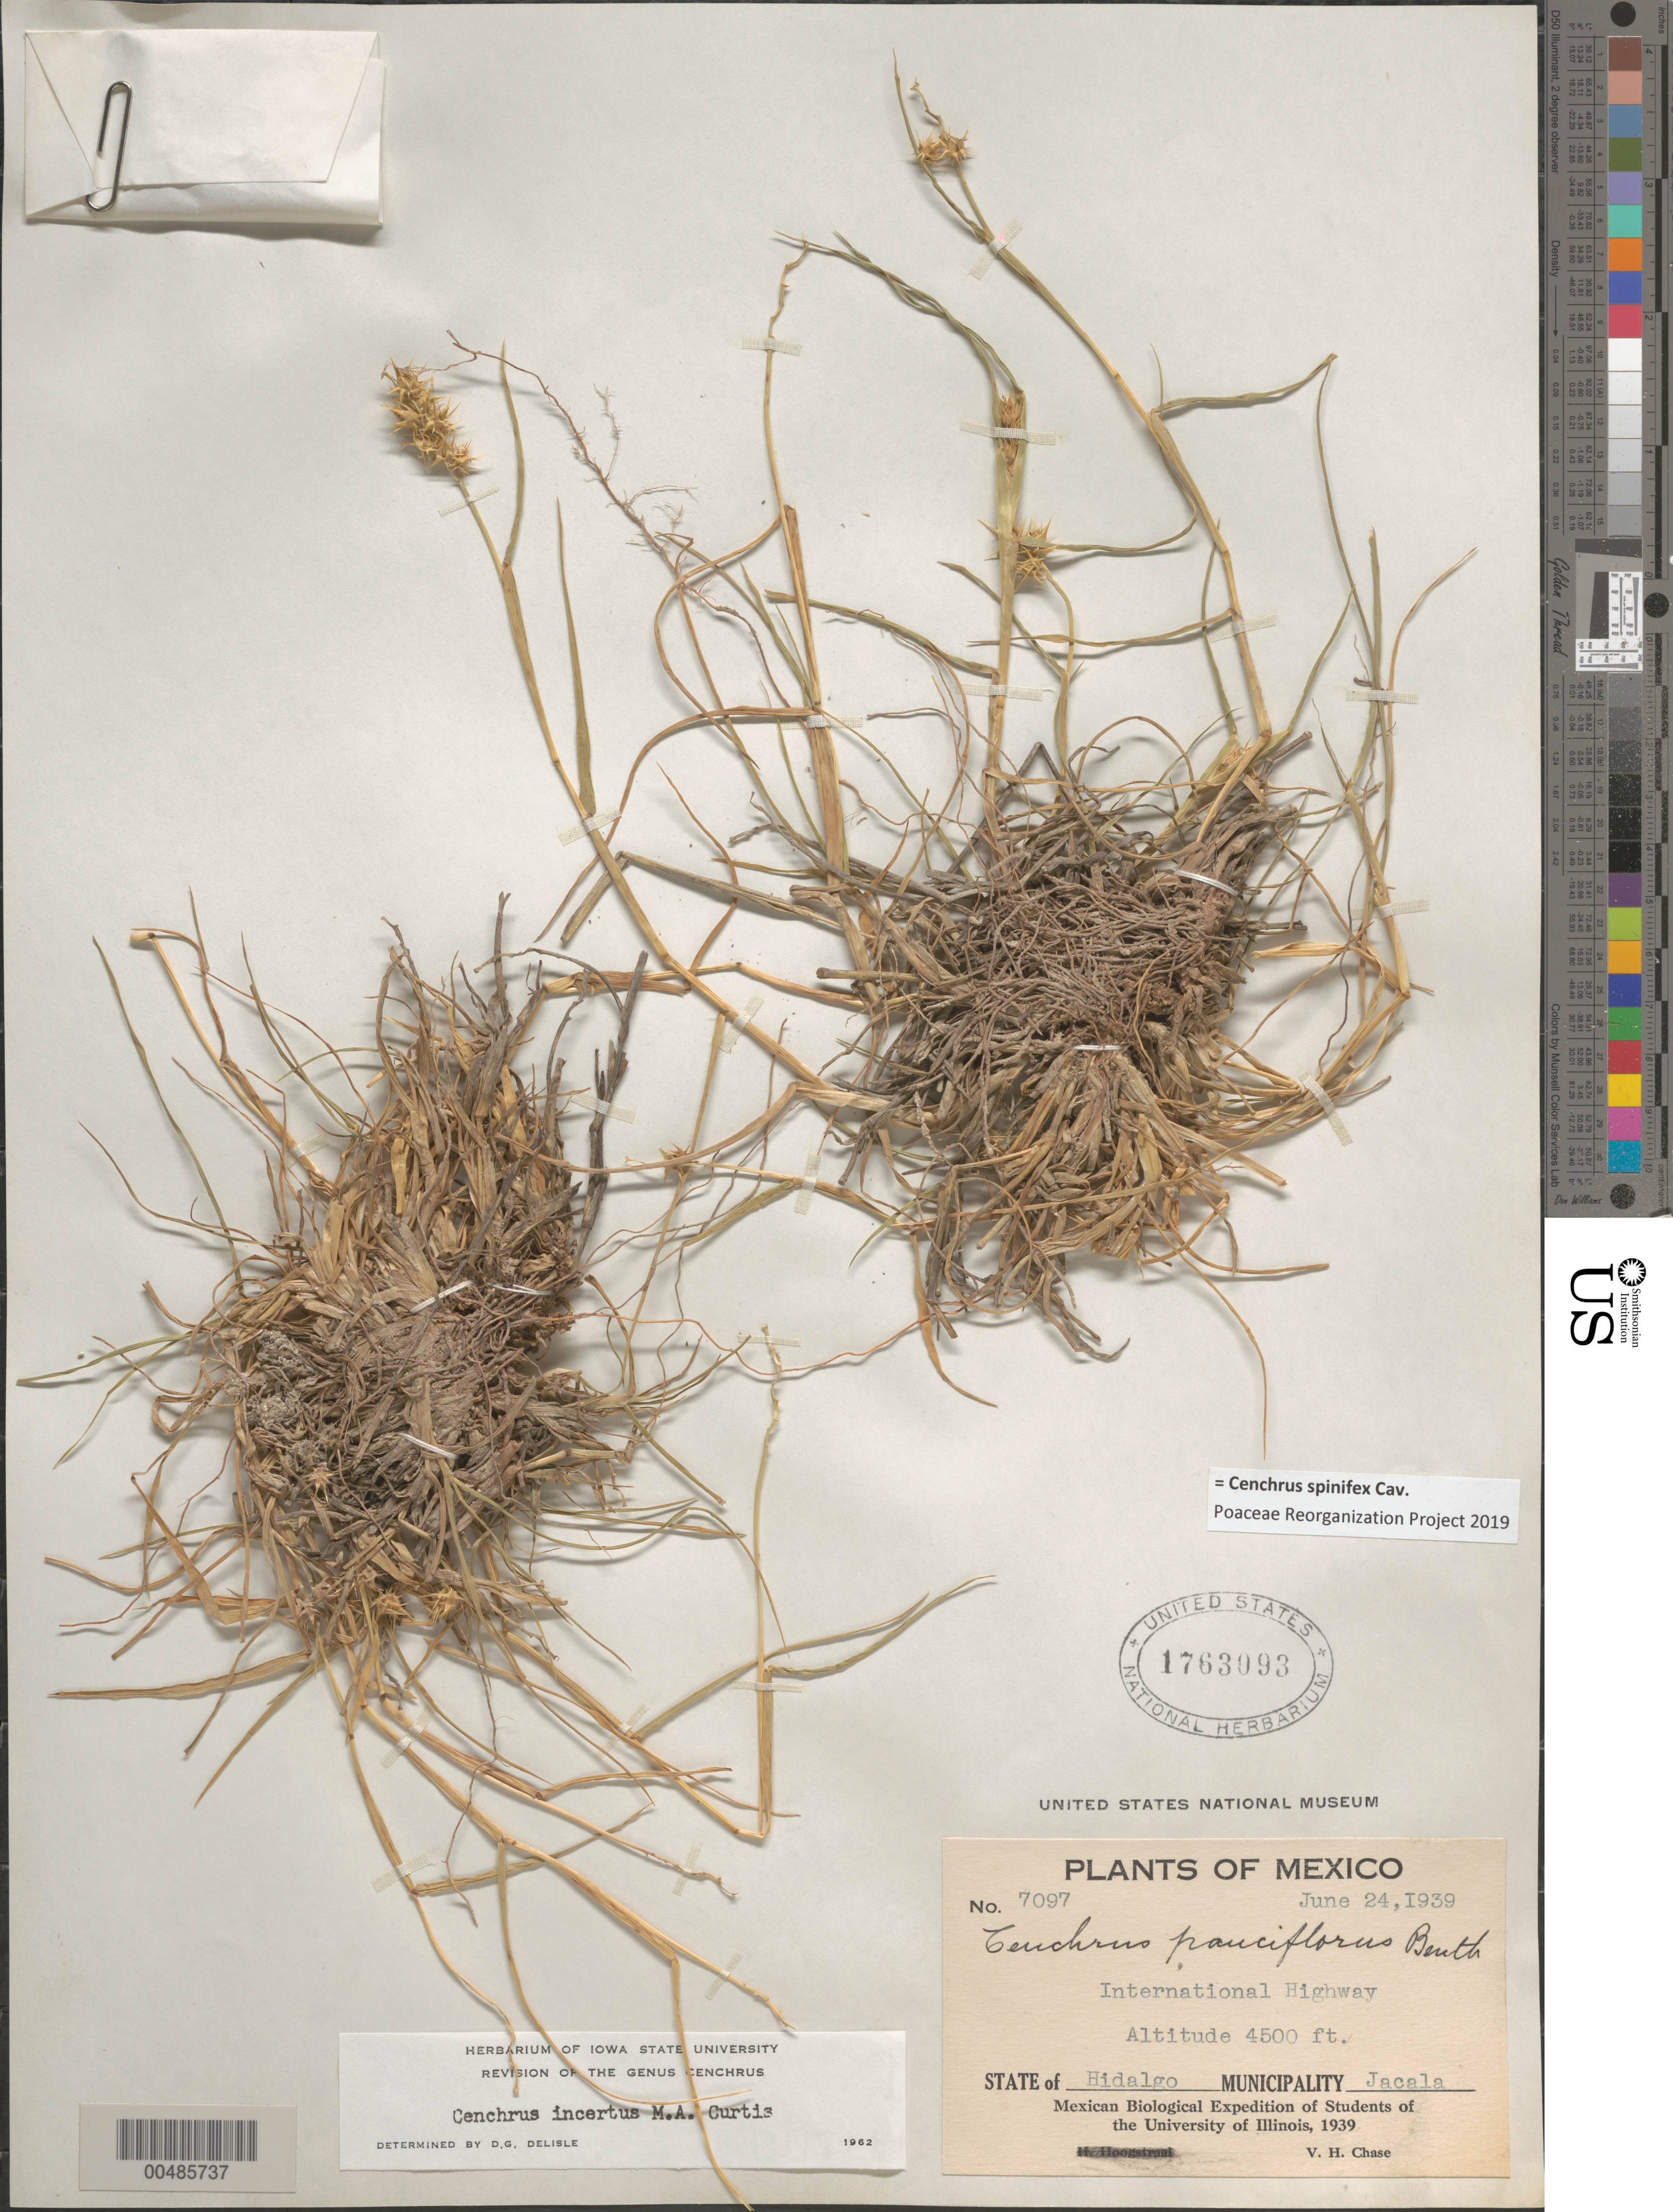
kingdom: Plantae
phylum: Tracheophyta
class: Liliopsida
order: Poales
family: Poaceae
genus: Cenchrus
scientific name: Cenchrus spinifex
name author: Cav.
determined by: Poaceae Reorganization Project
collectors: V. H. Chase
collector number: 7097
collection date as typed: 24 Jun 1939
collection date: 1939-06-24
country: Mexico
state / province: Hidalgo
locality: Mun of Jacala, International Hwy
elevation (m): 1372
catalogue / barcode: US 1763093